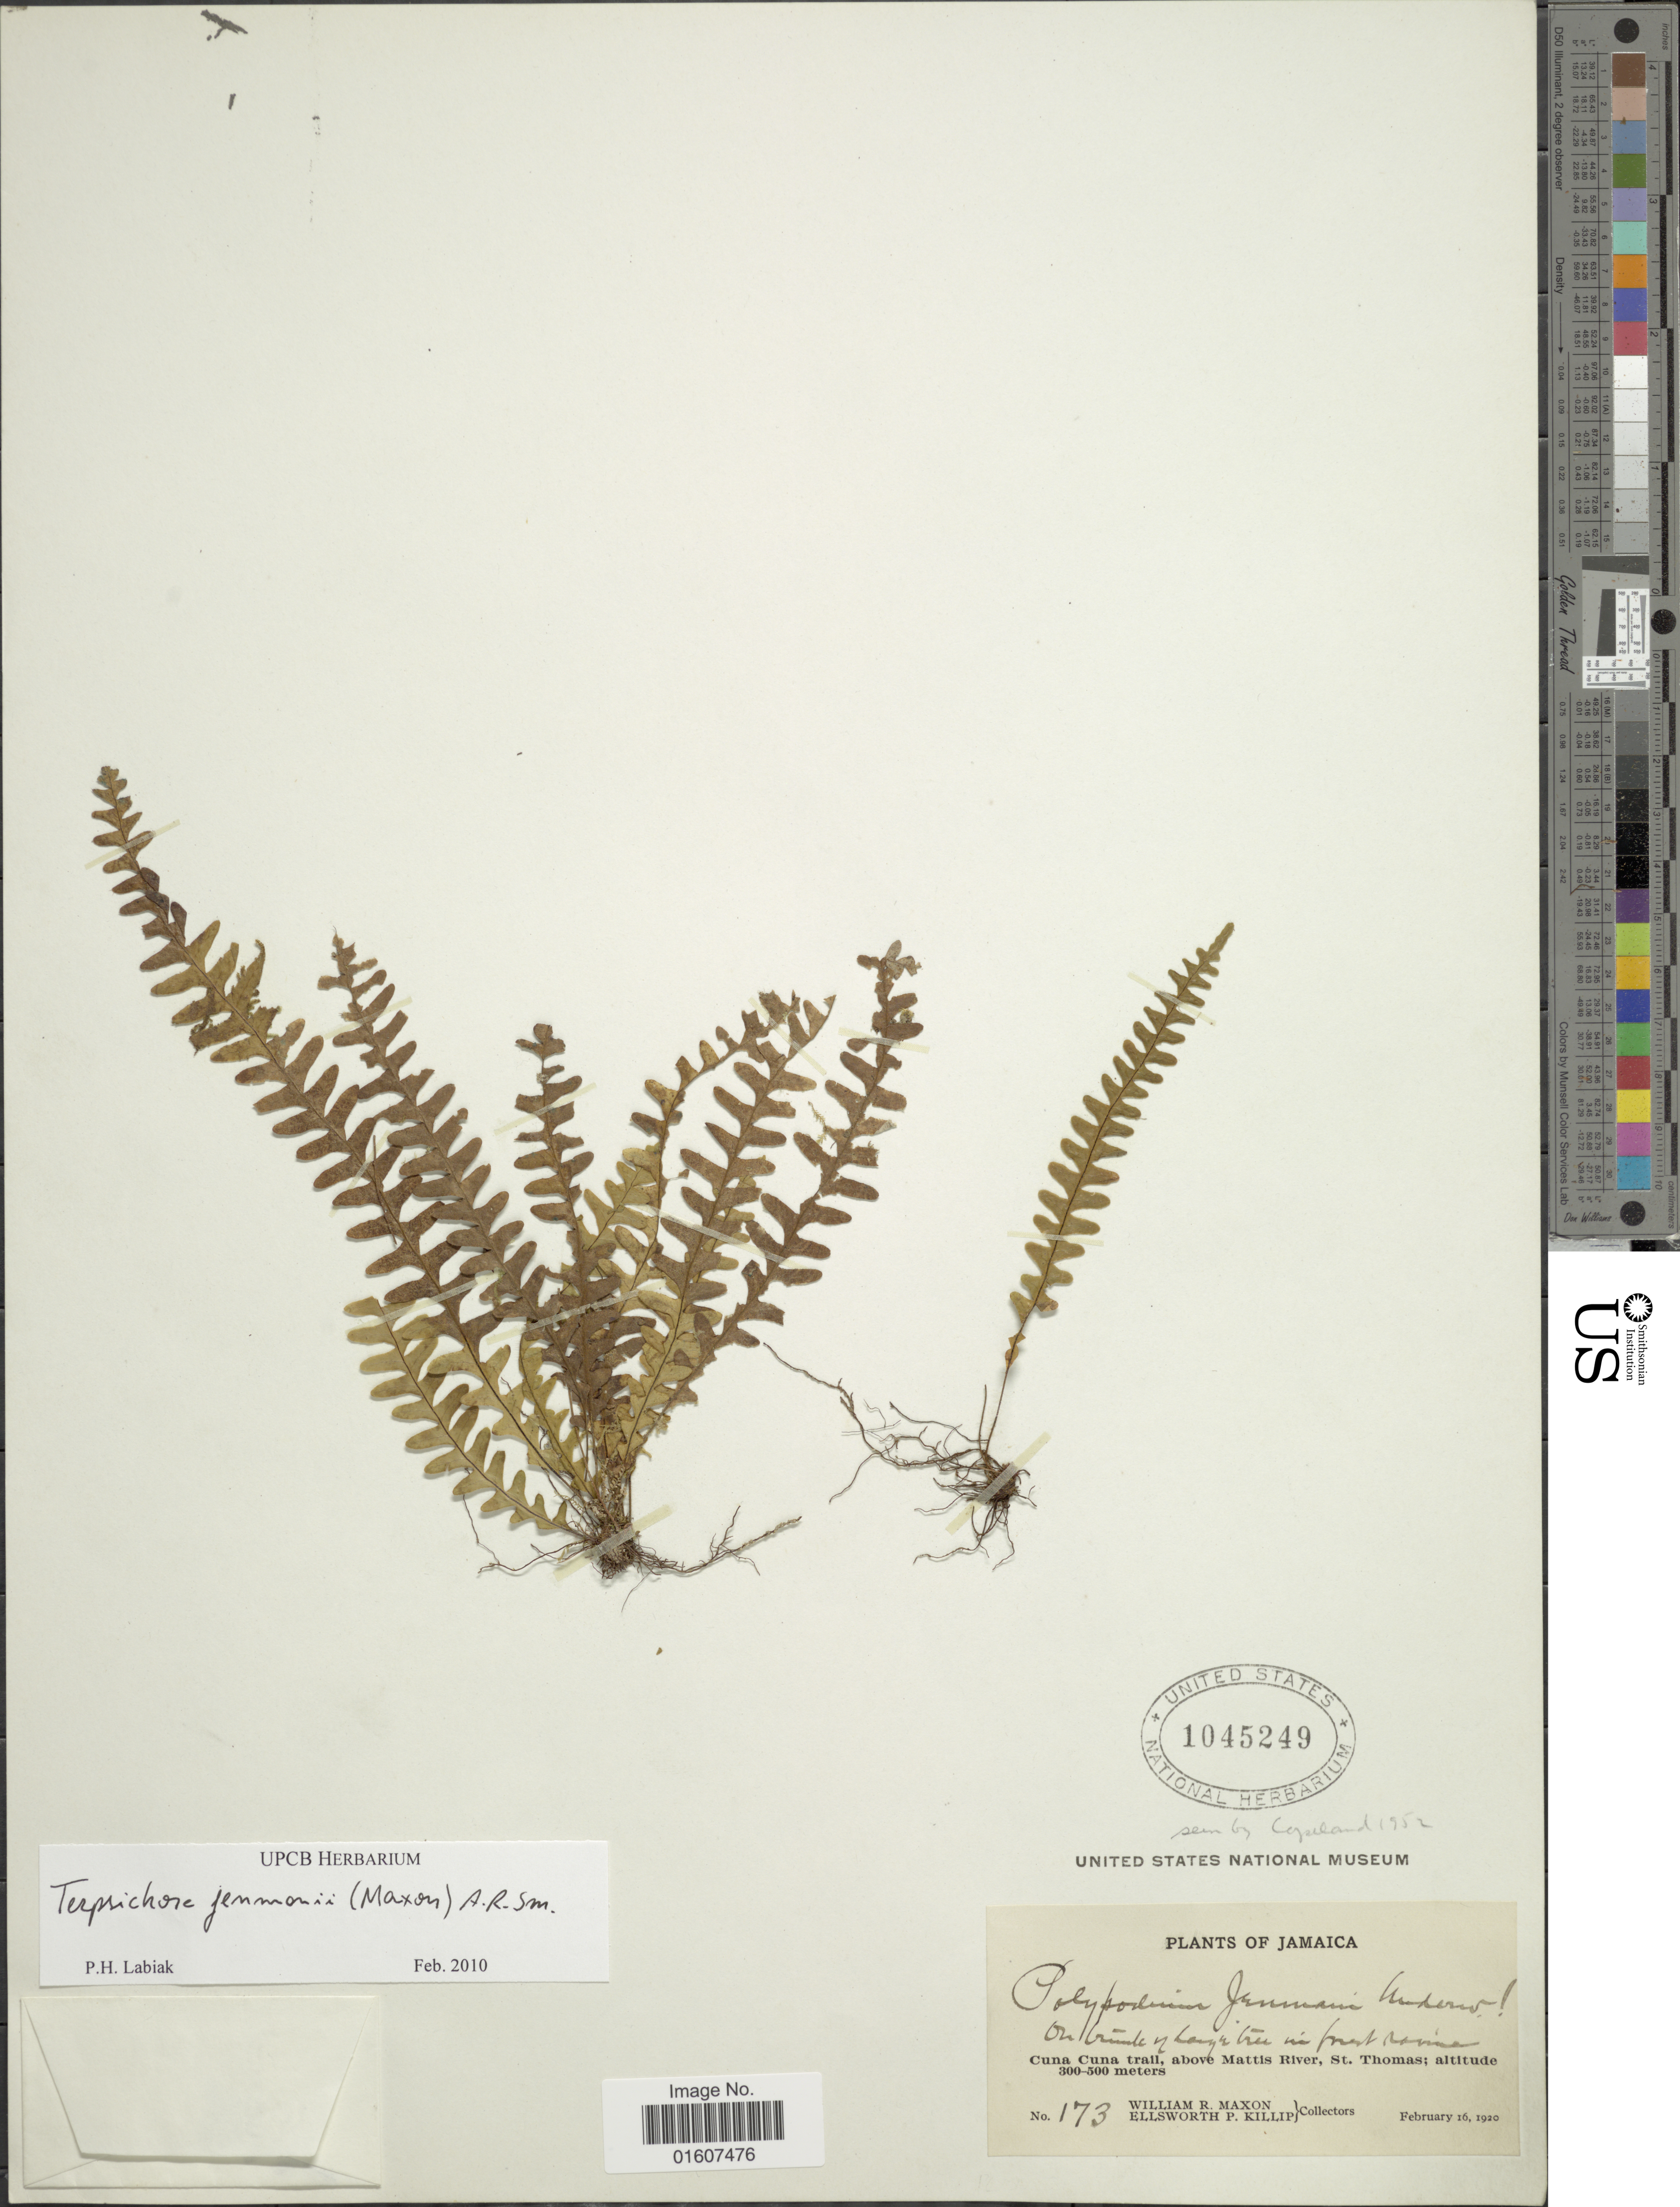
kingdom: Plantae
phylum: Tracheophyta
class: Polypodiopsida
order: Polypodiales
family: Polypodiaceae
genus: Terpsichore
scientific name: Terpsichore jenmanii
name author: (Underw. ex Maxon) A.R. Sm.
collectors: W. R. Maxon & E. P. Killip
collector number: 173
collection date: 1920-02-16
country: Jamaica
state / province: Saint Thomas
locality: Cuna Cuna trail, above Mattis River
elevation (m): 300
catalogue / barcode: US 1045249